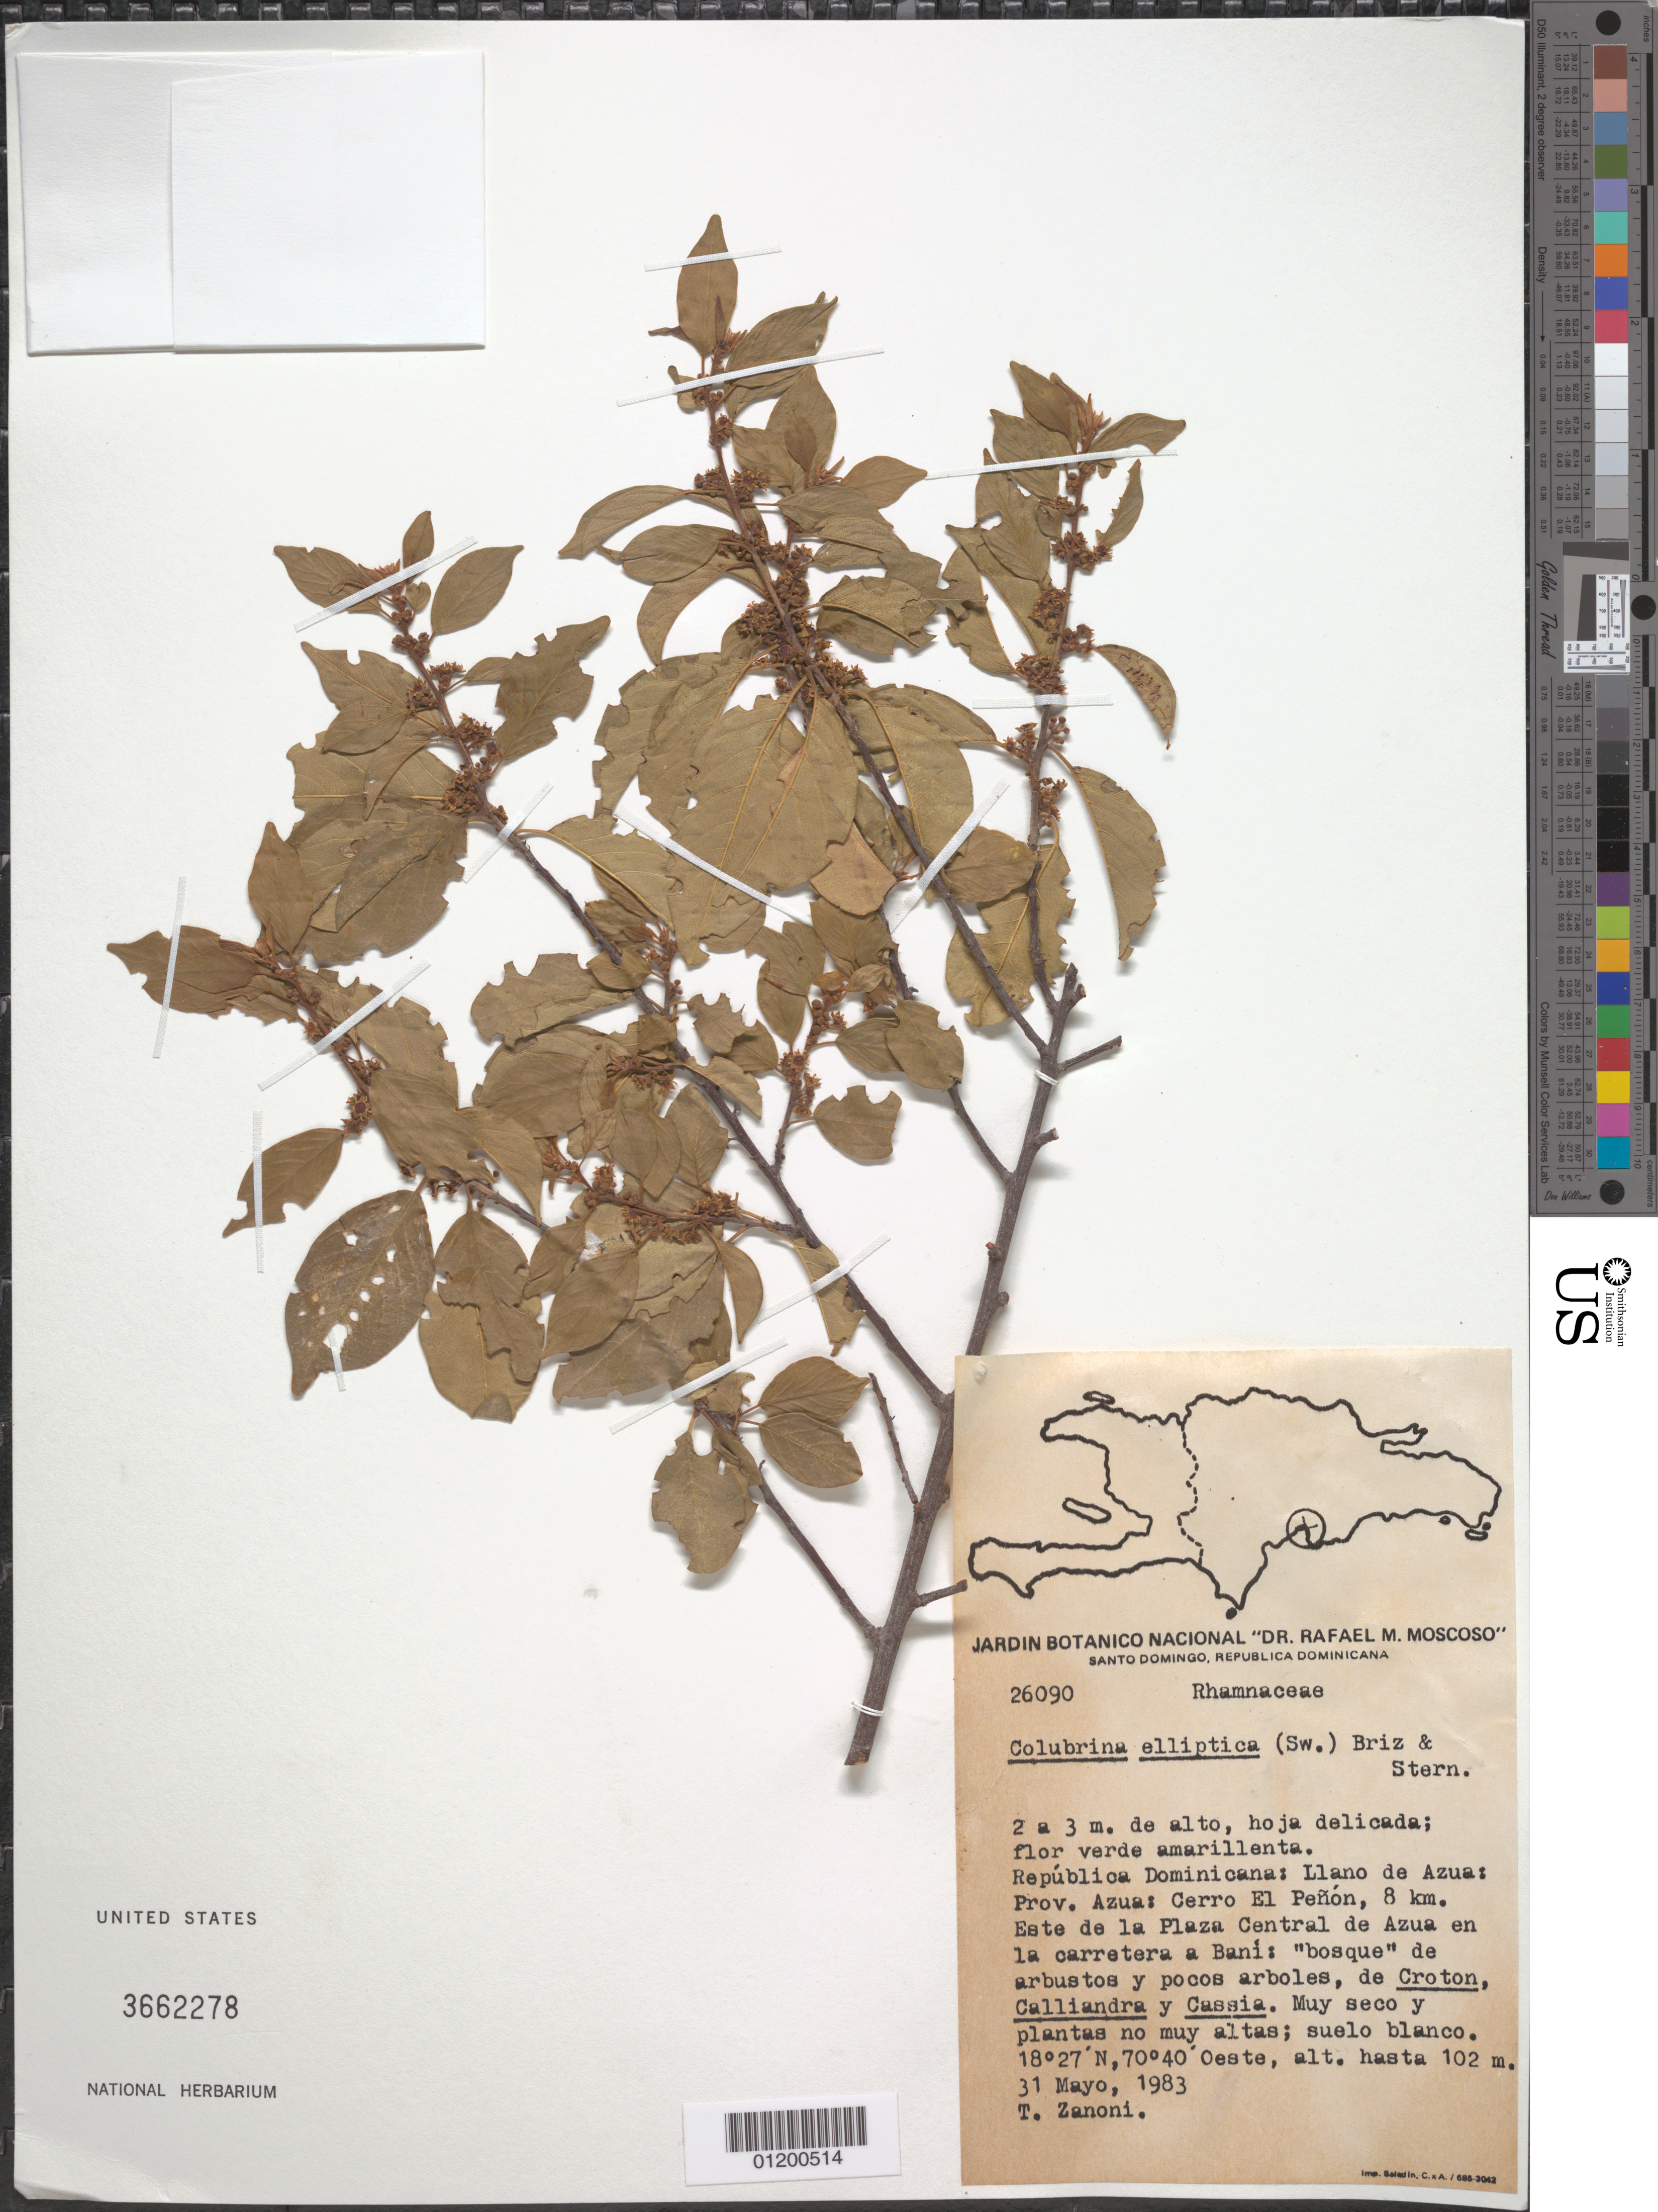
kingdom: Plantae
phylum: Tracheophyta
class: Magnoliopsida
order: Rosales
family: Rhamnaceae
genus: Colubrina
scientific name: Colubrina elliptica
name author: (Sw.) Brizicky & W.L. Stern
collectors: T. A. Zanoni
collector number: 26090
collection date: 1983-05-31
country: Dominican Republic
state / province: Azua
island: Hispaniola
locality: Llano de Azua: Cerro El Peñón, 8 km E of the Central Plaza of Azua on the road to Baní.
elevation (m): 102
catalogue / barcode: US 3662278